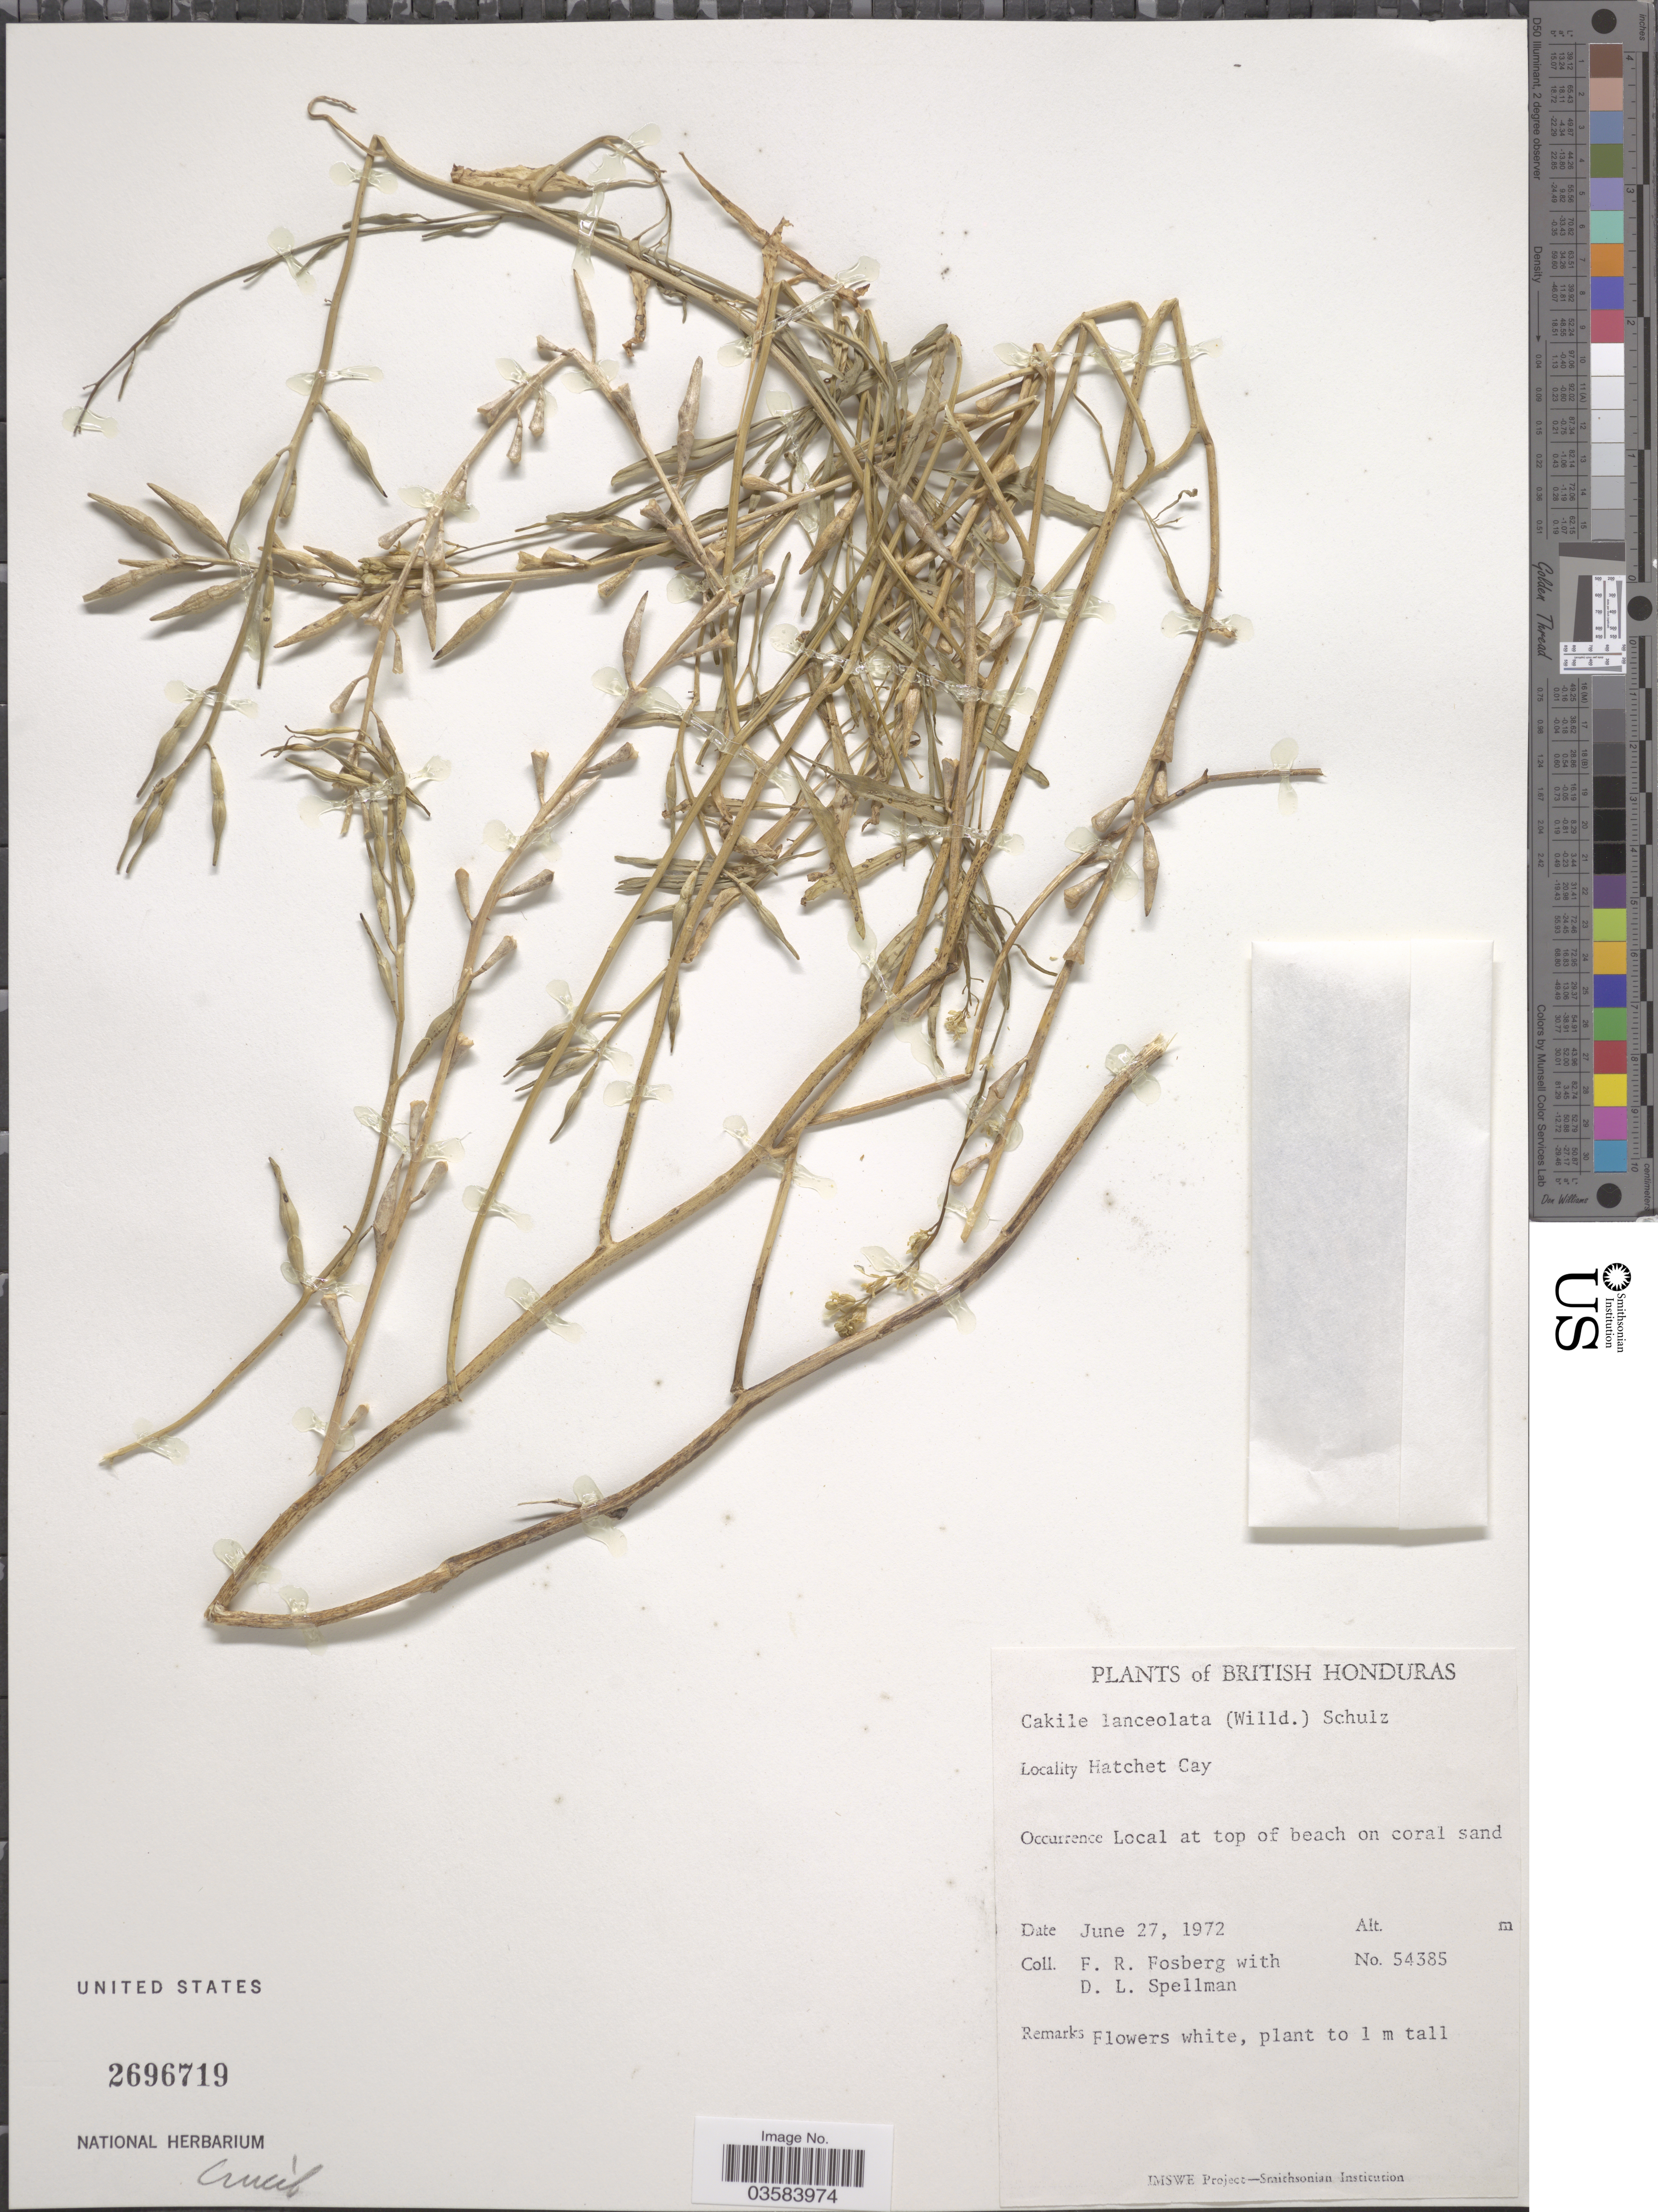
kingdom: Plantae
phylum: Tracheophyta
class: Magnoliopsida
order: Brassicales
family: Brassicaceae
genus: Cakile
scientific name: Cakile lanceolata subsp. lanceolata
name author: (Willd.) O.E. Schulz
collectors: F. R. Fosberg & D. L. Spellman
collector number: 54385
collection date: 1972-06-27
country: Belize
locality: British Honduras. Hatchet Cay.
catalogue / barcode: US 2696719